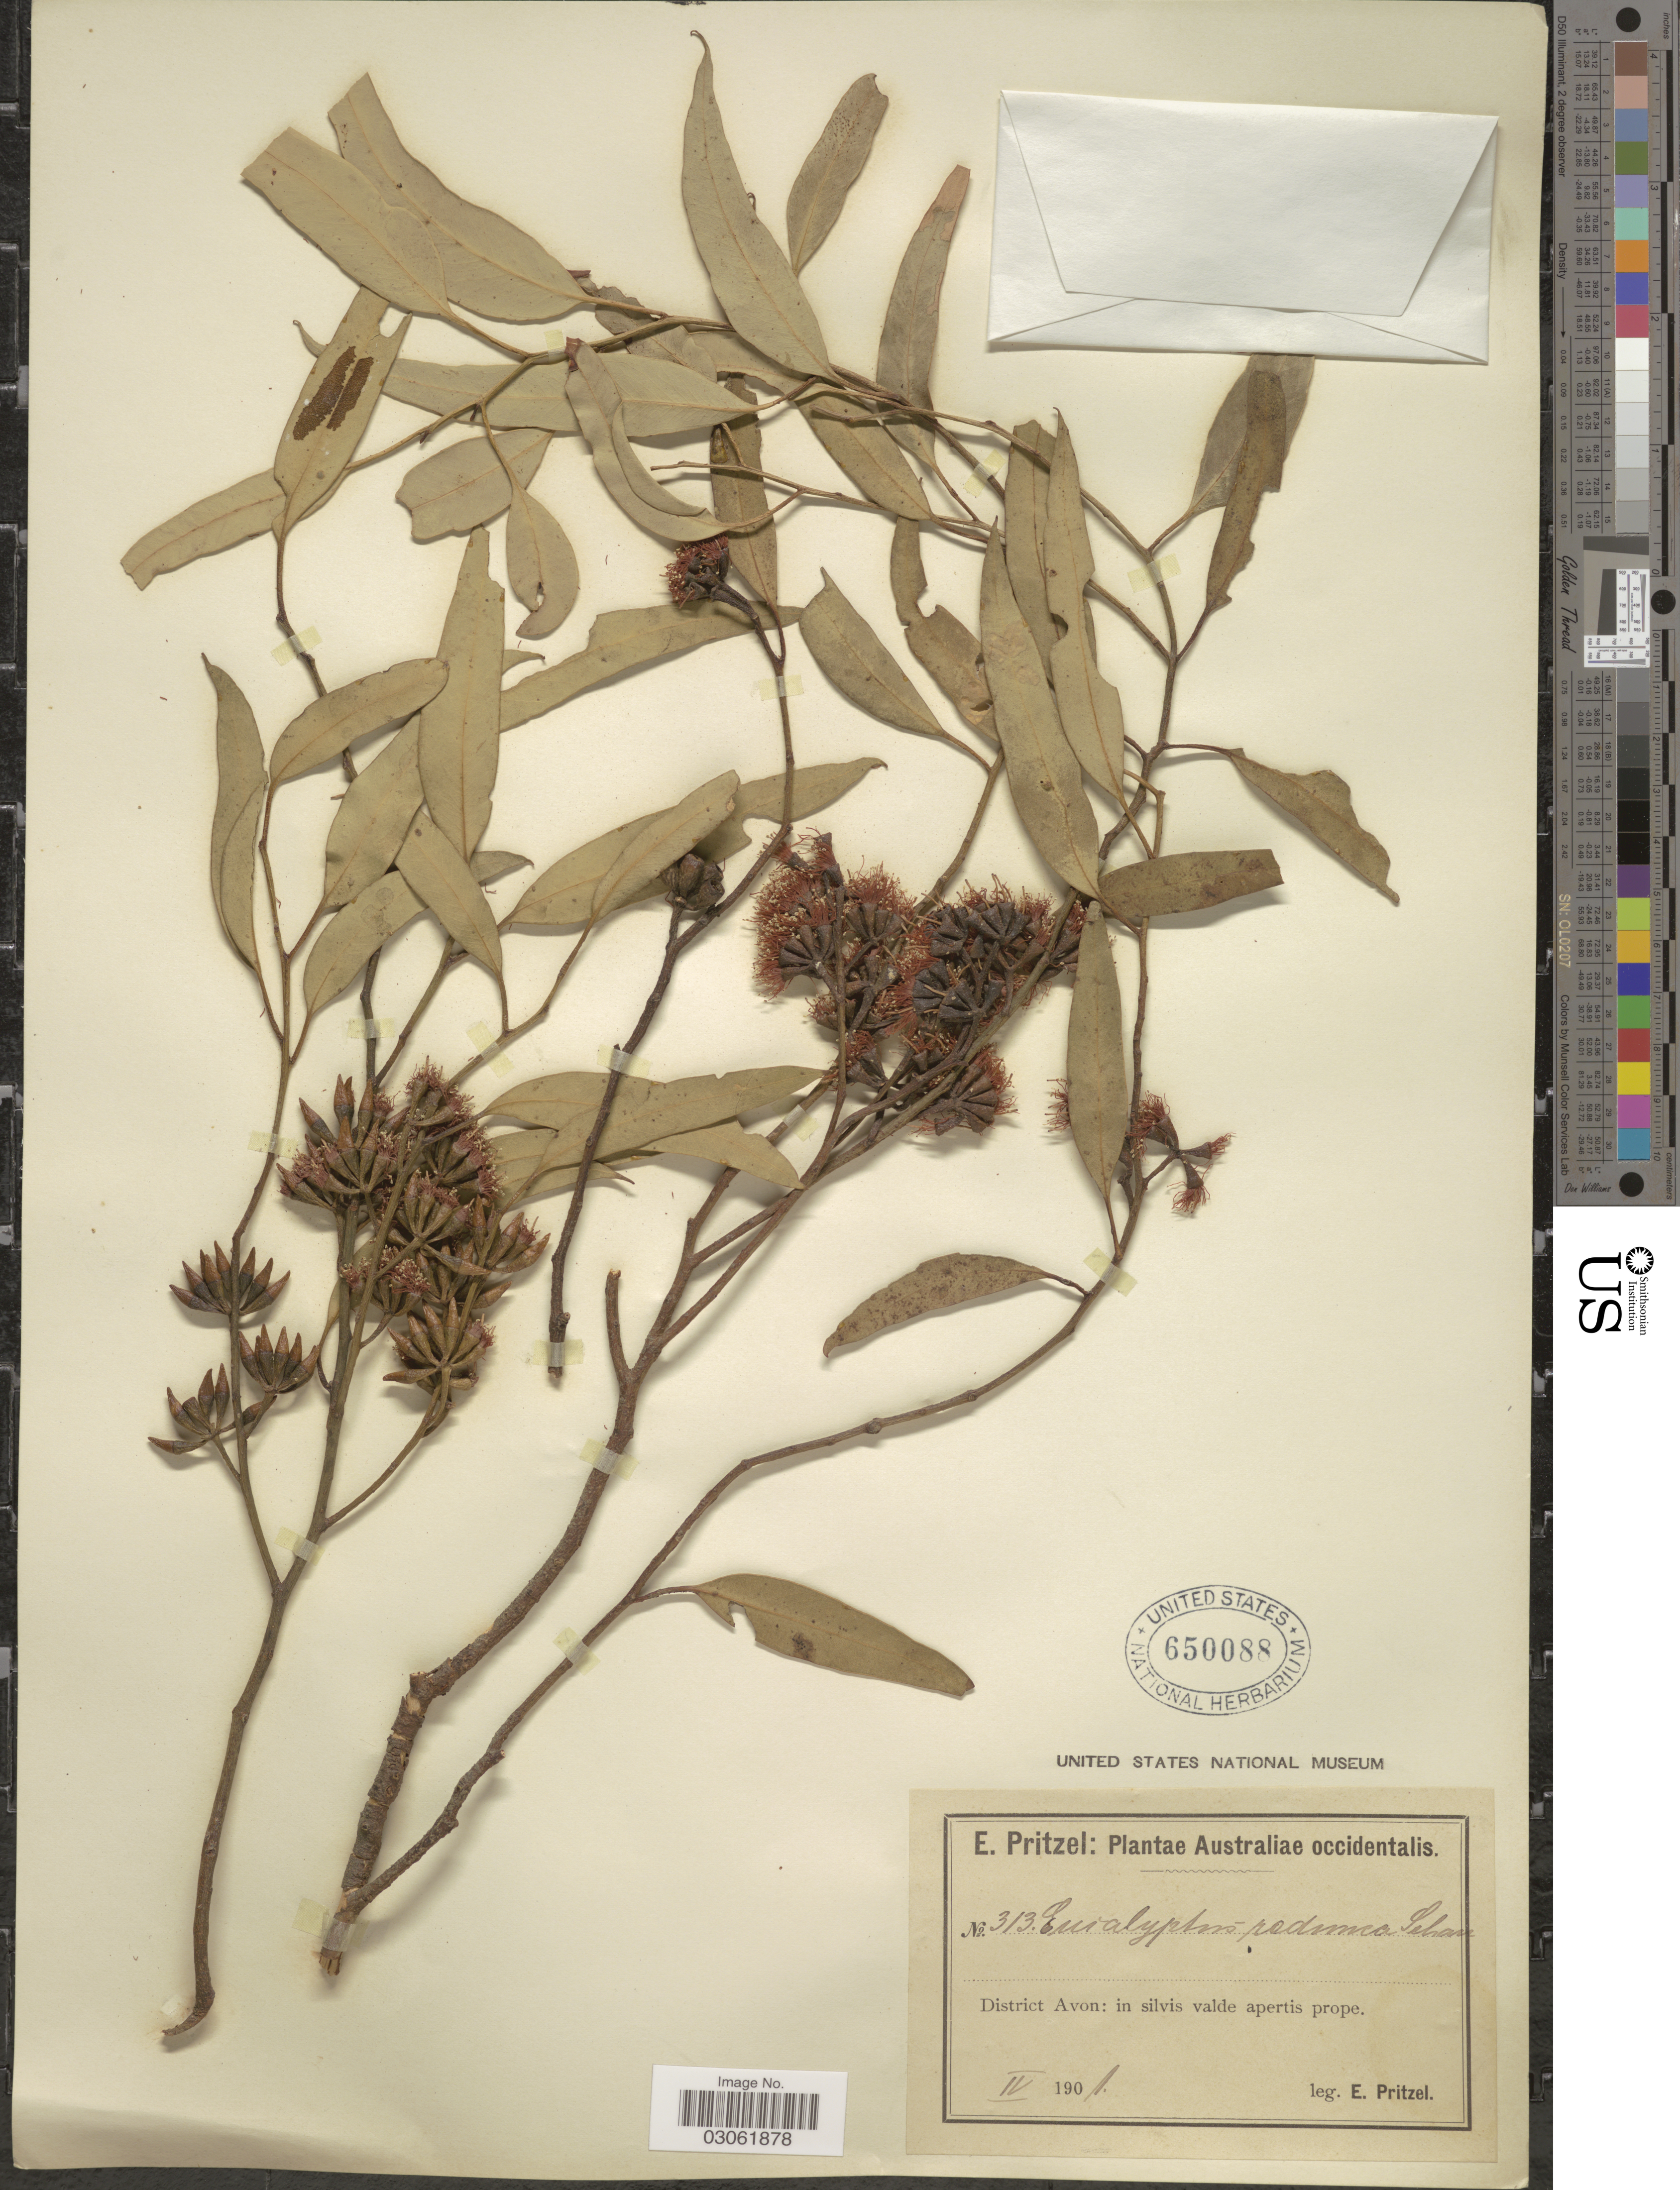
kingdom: Plantae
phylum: Tracheophyta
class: Magnoliopsida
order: Myrtales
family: Myrtaceae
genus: Eucalyptus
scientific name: Eucalyptus redunca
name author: Schauer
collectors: E. G. Pritzel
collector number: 313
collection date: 1901-04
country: Australia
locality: Australiae occidentalis. District Avon; in silvis vale apertis prope.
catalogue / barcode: US 650088